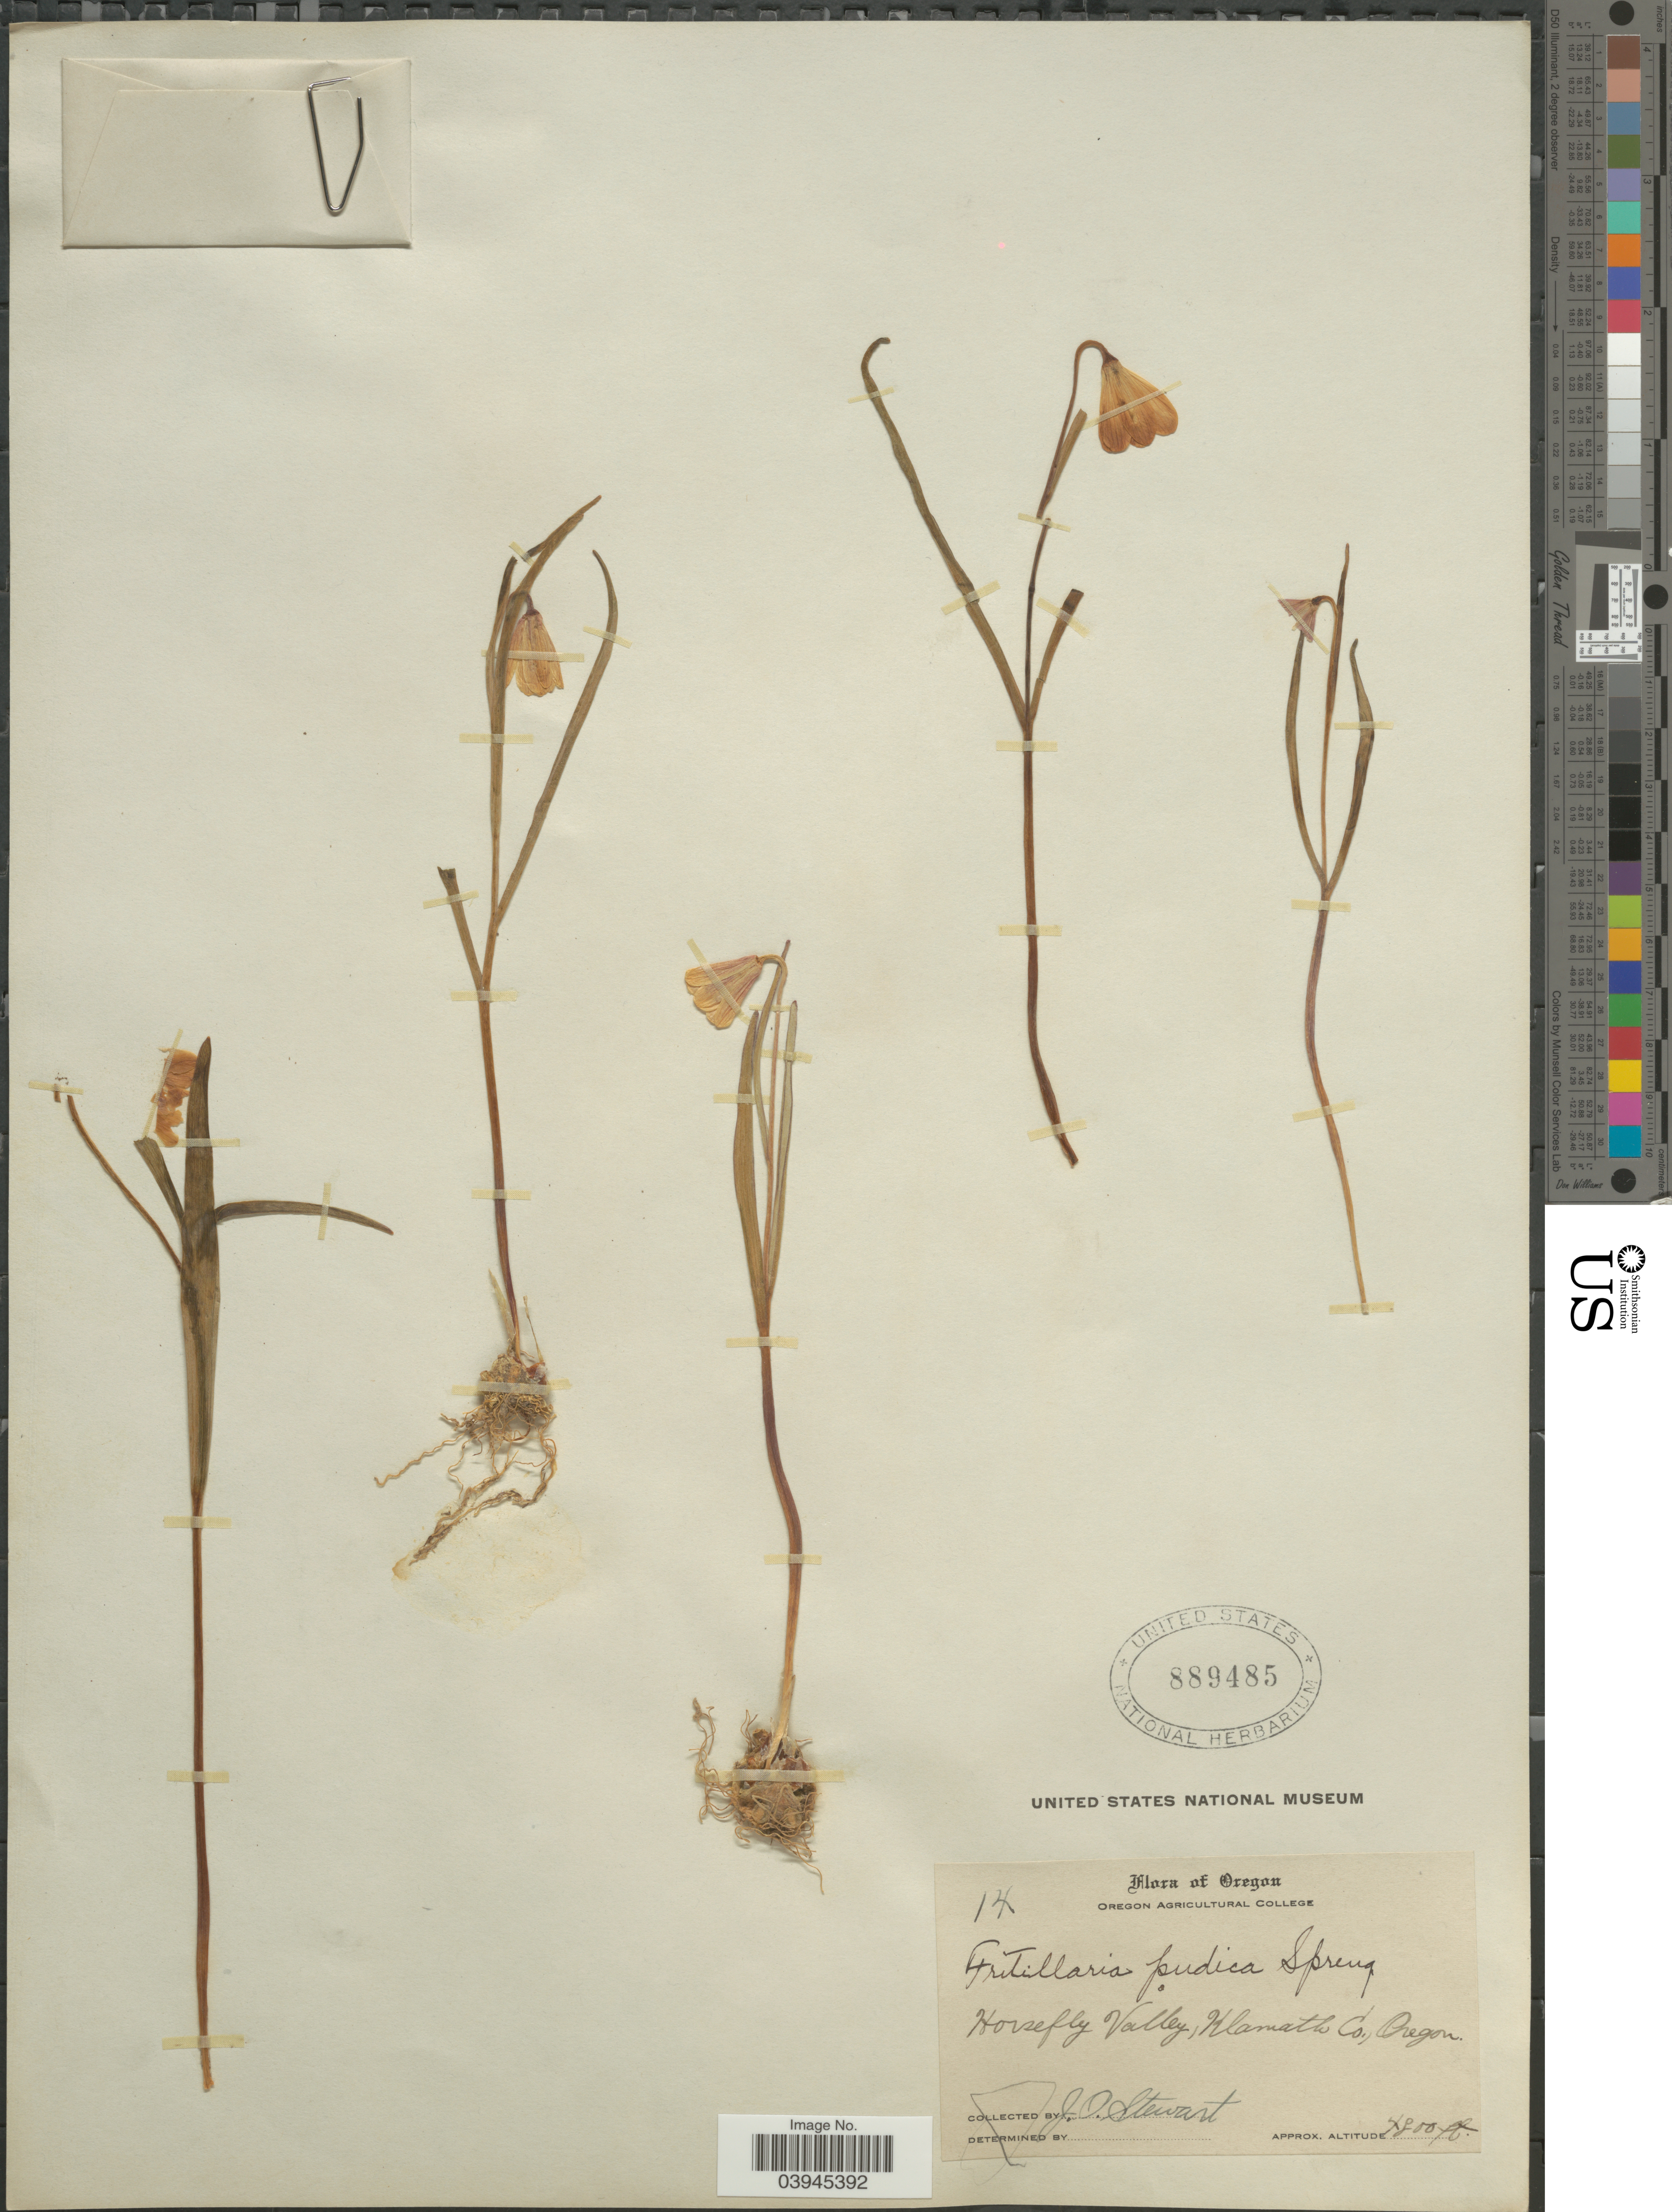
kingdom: Plantae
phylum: Tracheophyta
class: Liliopsida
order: Liliales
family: Liliaceae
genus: Fritillaria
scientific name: Fritillaria pudica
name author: (Pursh) Spreng.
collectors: J. Stewart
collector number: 14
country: United States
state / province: Oregon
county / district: Klamath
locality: Horsefly Valley, Klamath Co.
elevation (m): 1463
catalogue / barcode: US 889485